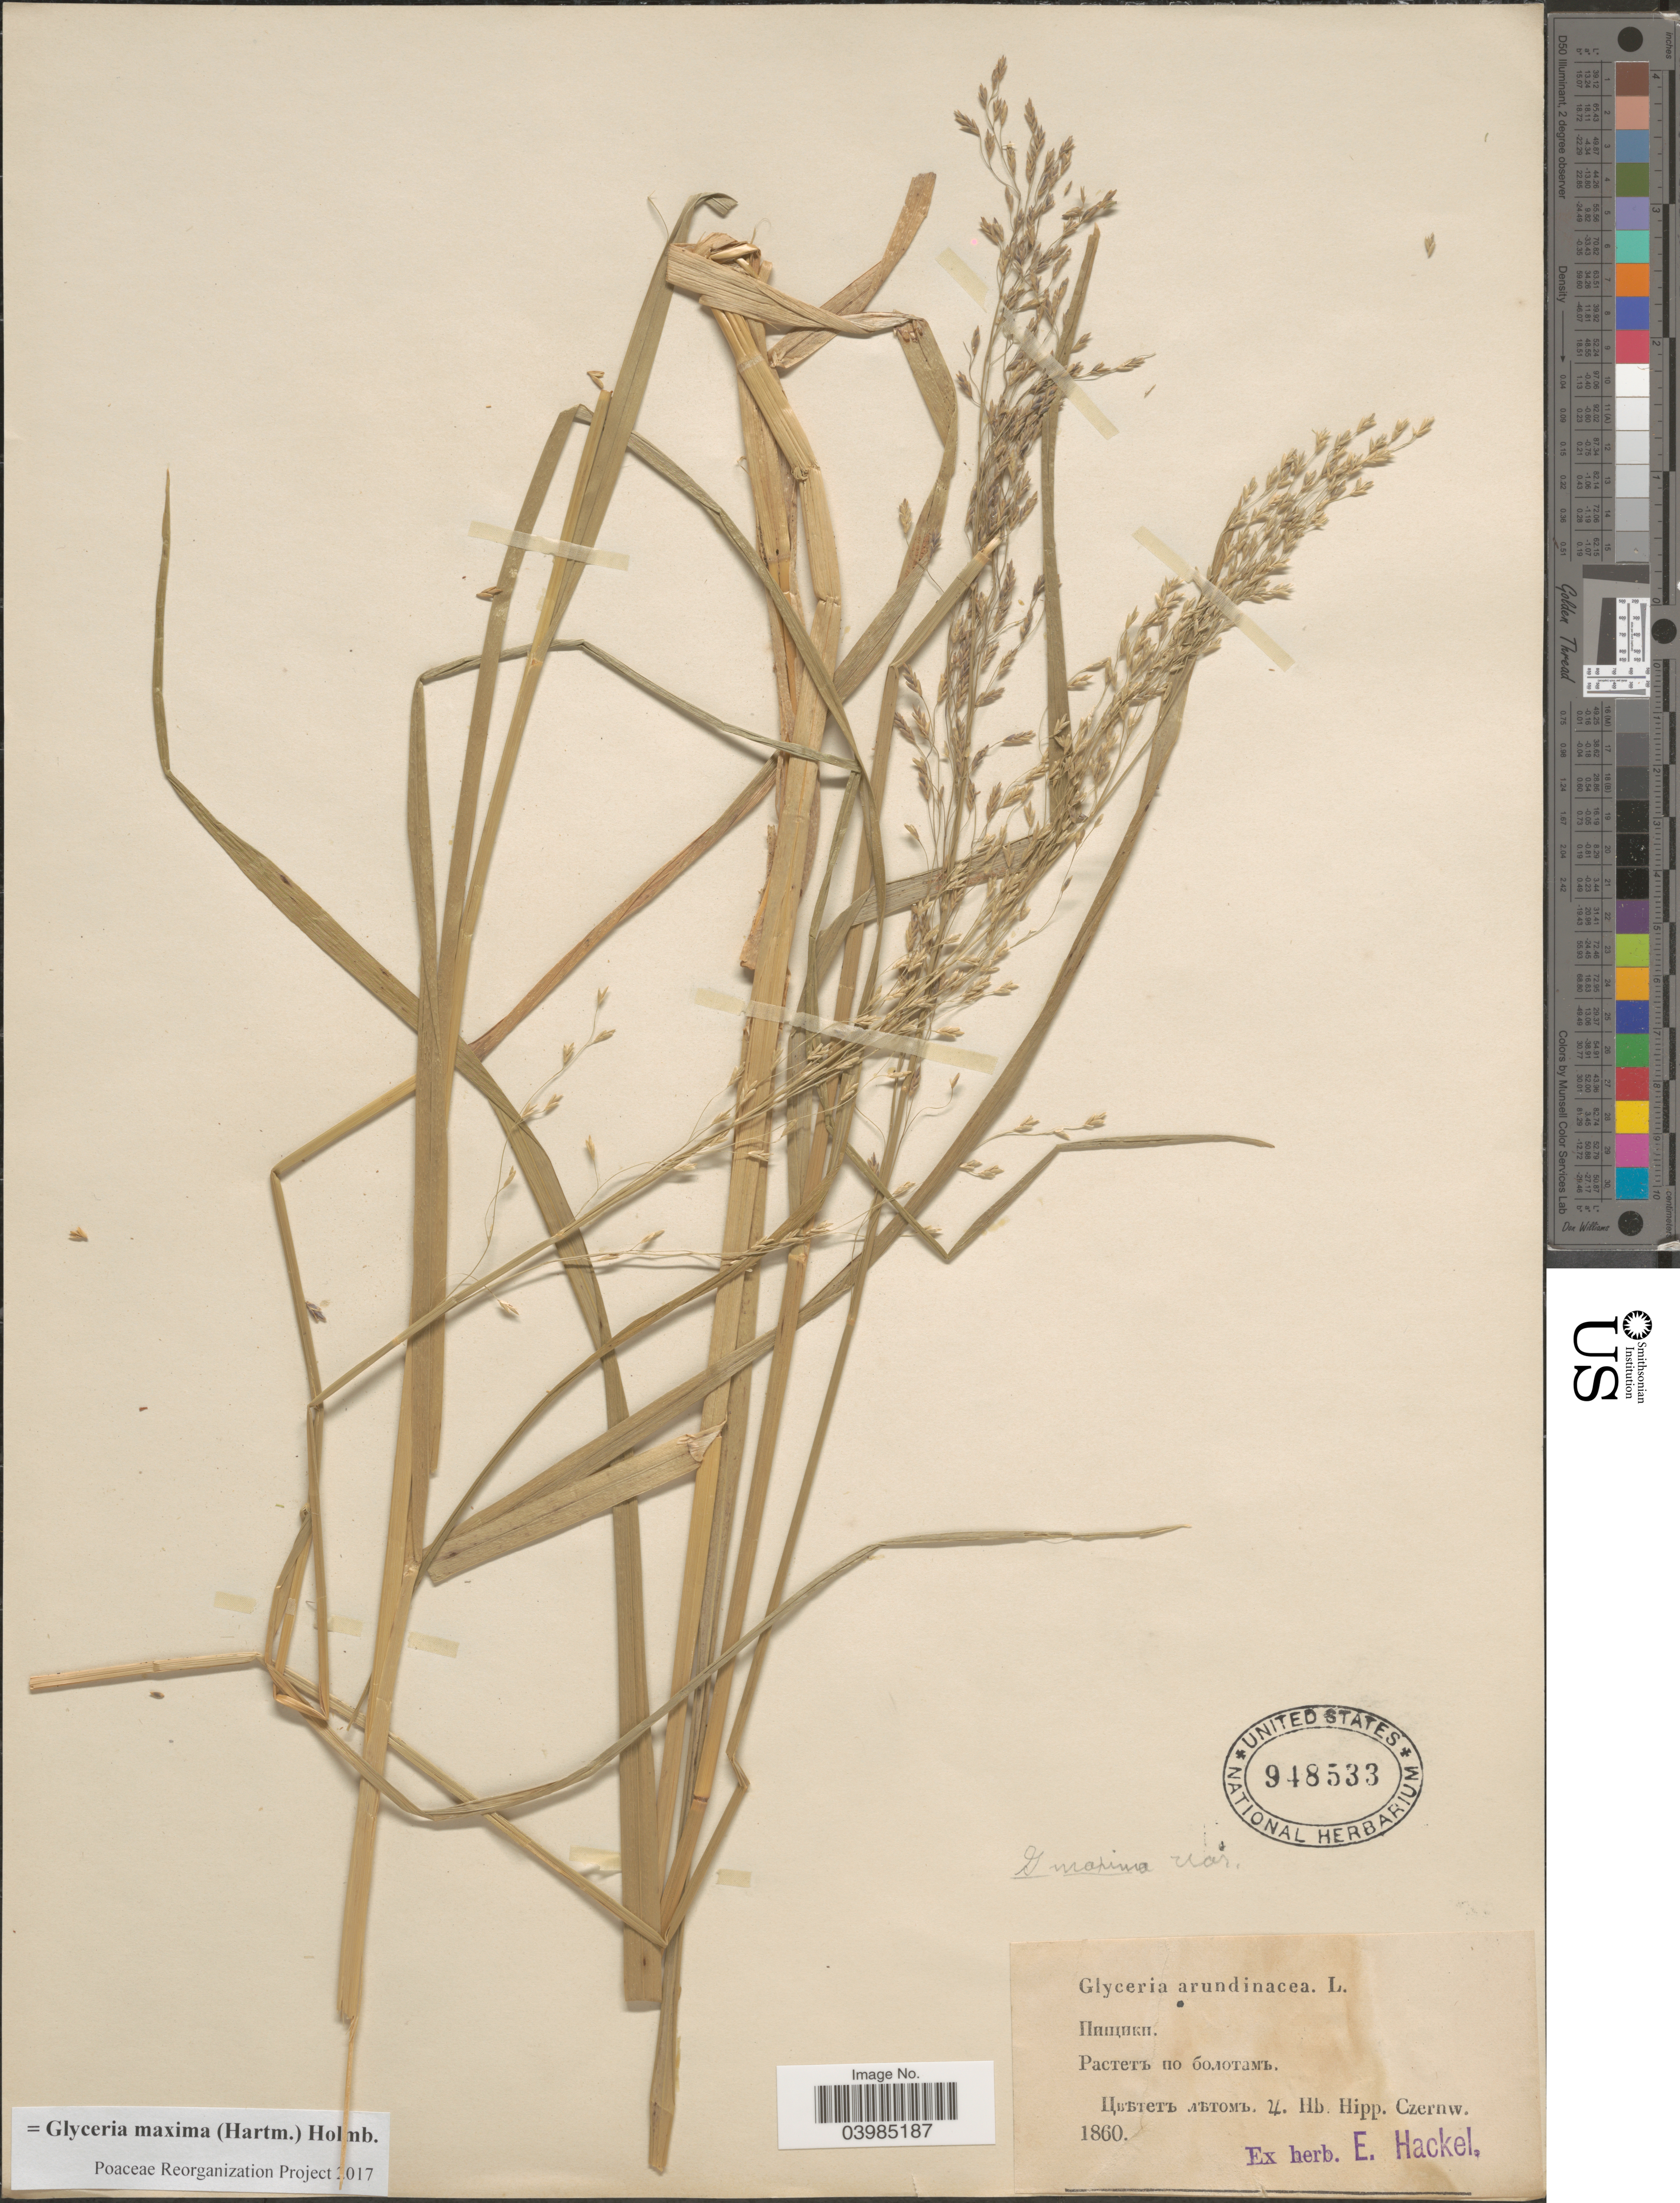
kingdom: Plantae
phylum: Tracheophyta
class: Liliopsida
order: Poales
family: Poaceae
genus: Glyceria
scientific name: Glyceria maxima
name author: (Hartm.) Holmb.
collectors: ex herb. E. Hackel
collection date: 1860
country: Ukraine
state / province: Chernihiv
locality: Hb. Hipp. Czernw. Pyshchyky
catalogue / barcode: US 948533